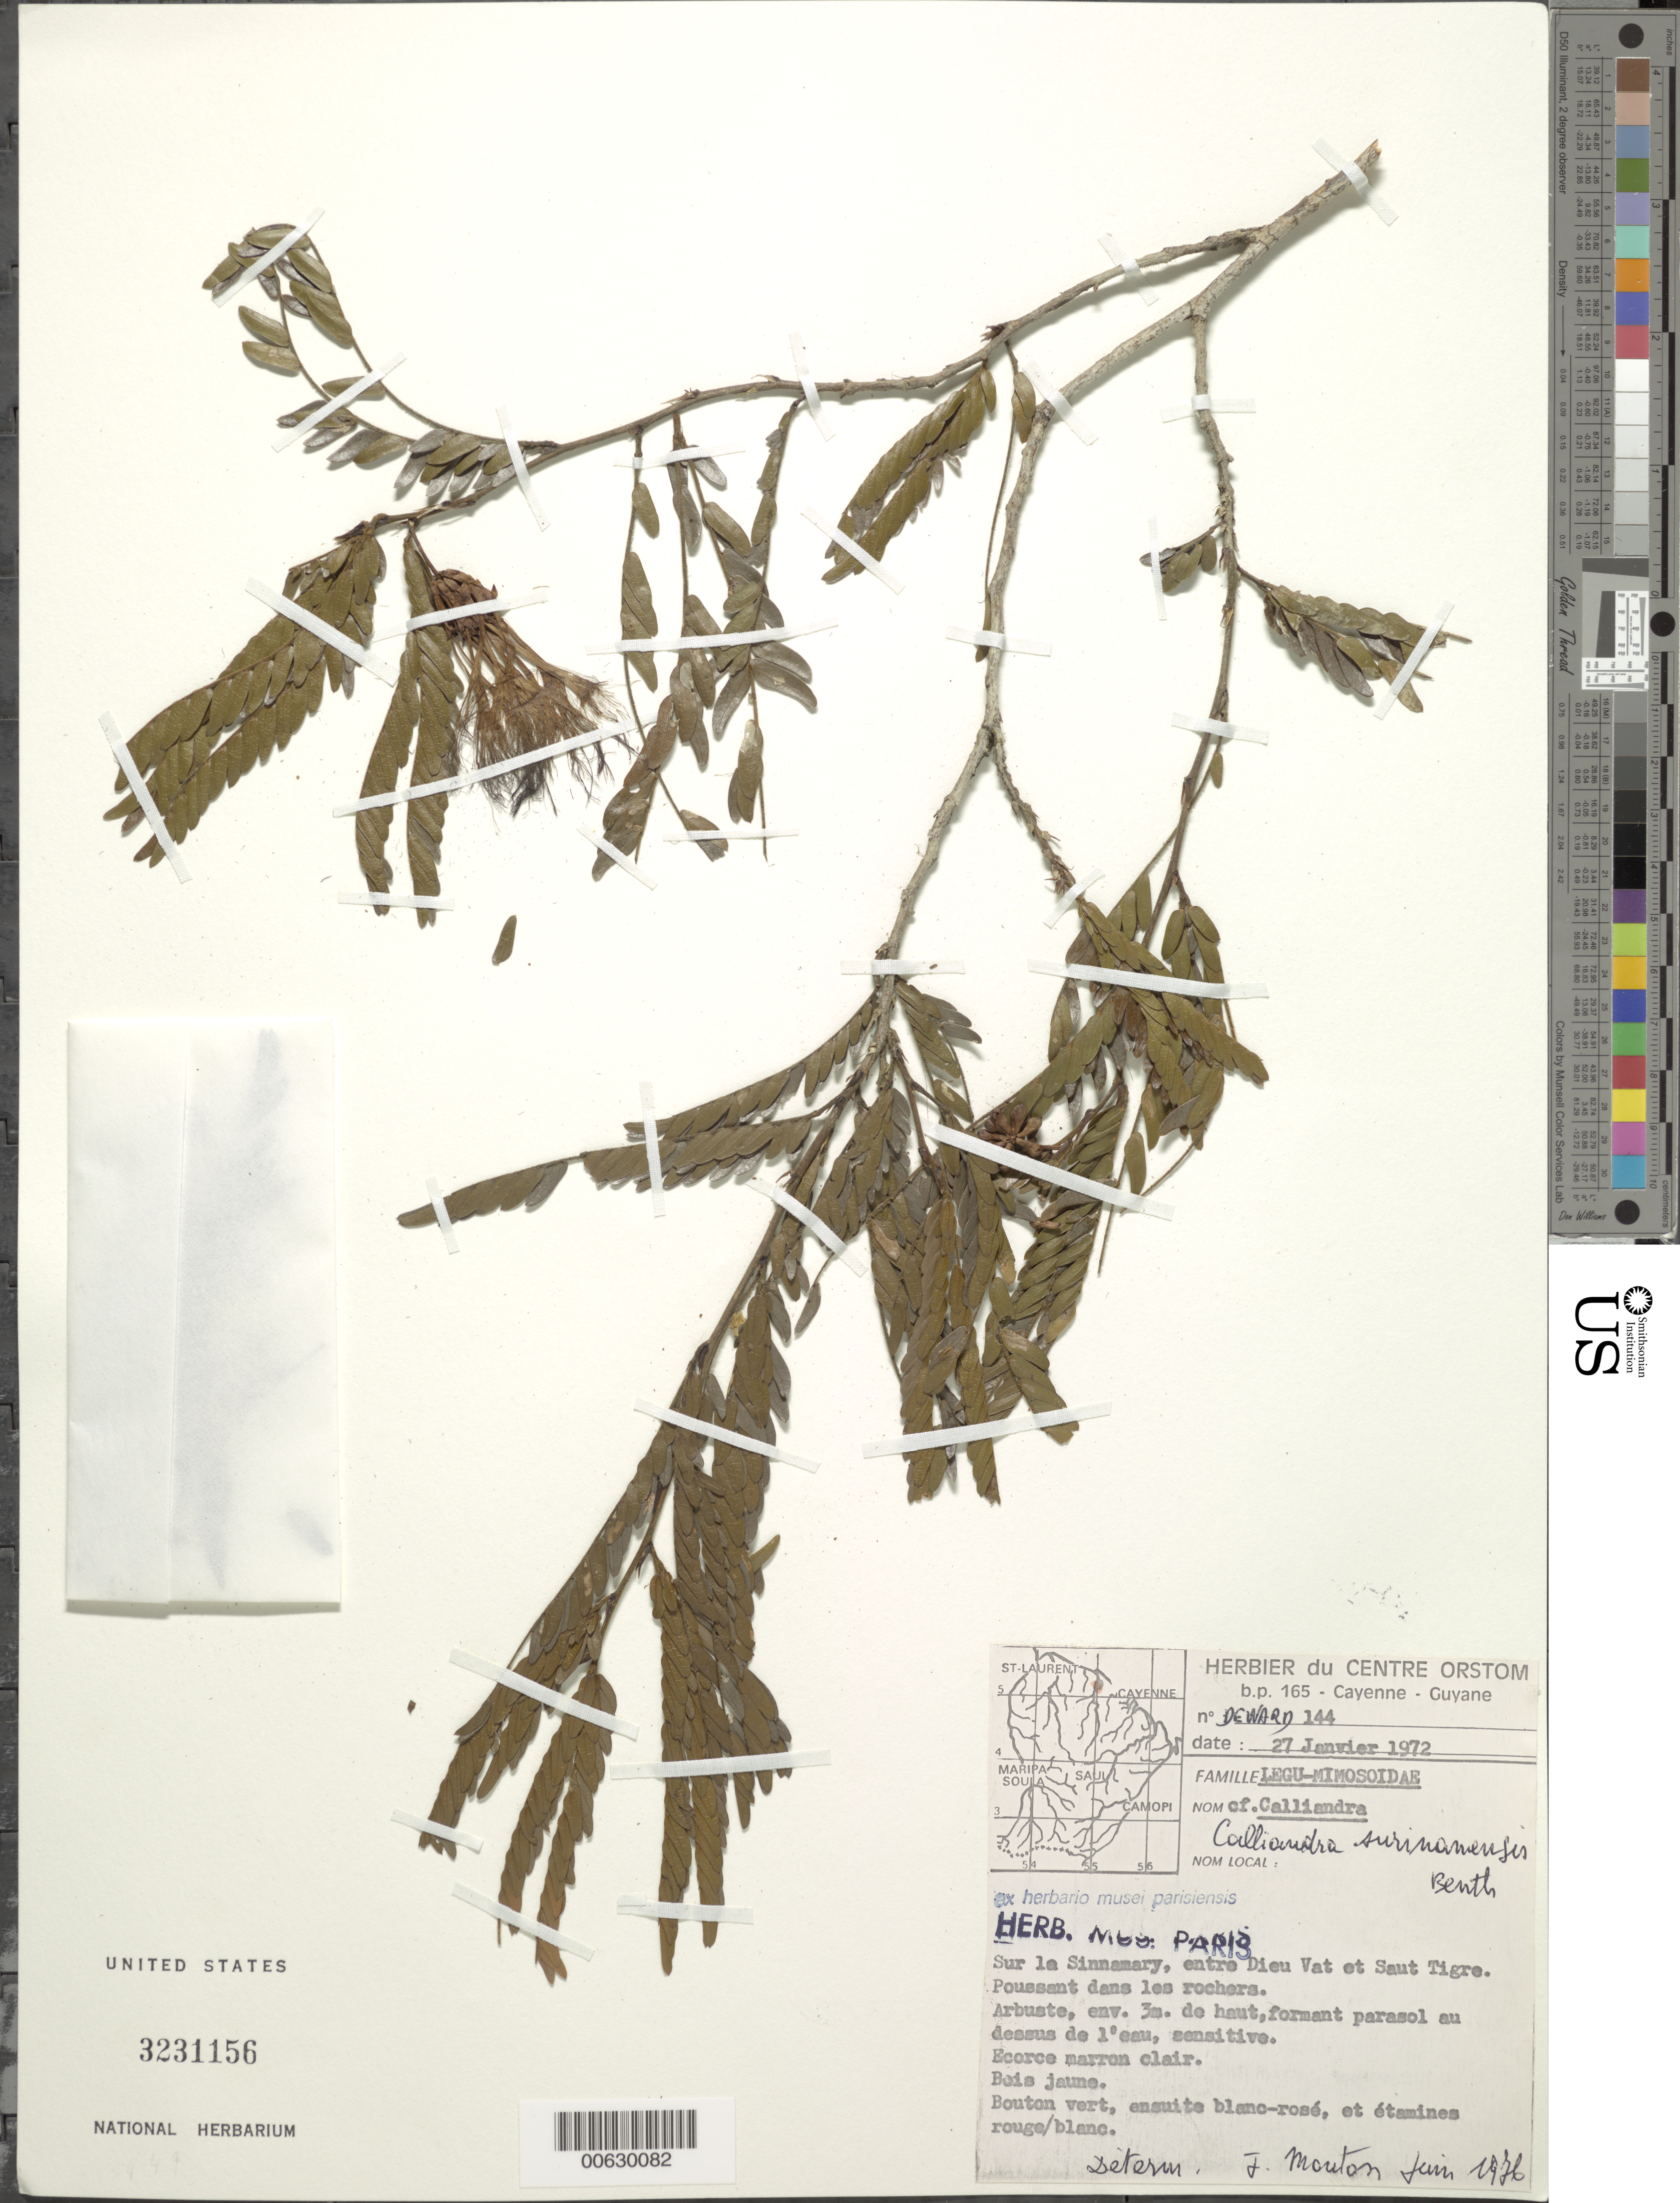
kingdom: Plantae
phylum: Tracheophyta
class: Magnoliopsida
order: Fabales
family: Fabaceae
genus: Calliandra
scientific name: Calliandra surinamensis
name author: Benth.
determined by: Mouton, J. A.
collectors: G. Deward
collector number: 144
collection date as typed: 27-Jan-72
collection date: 1972-01-27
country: French Guiana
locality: Sinnamary R., entre Dieu Vat et Saut Tigre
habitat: Poussant dans les rochers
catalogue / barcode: US 3231156